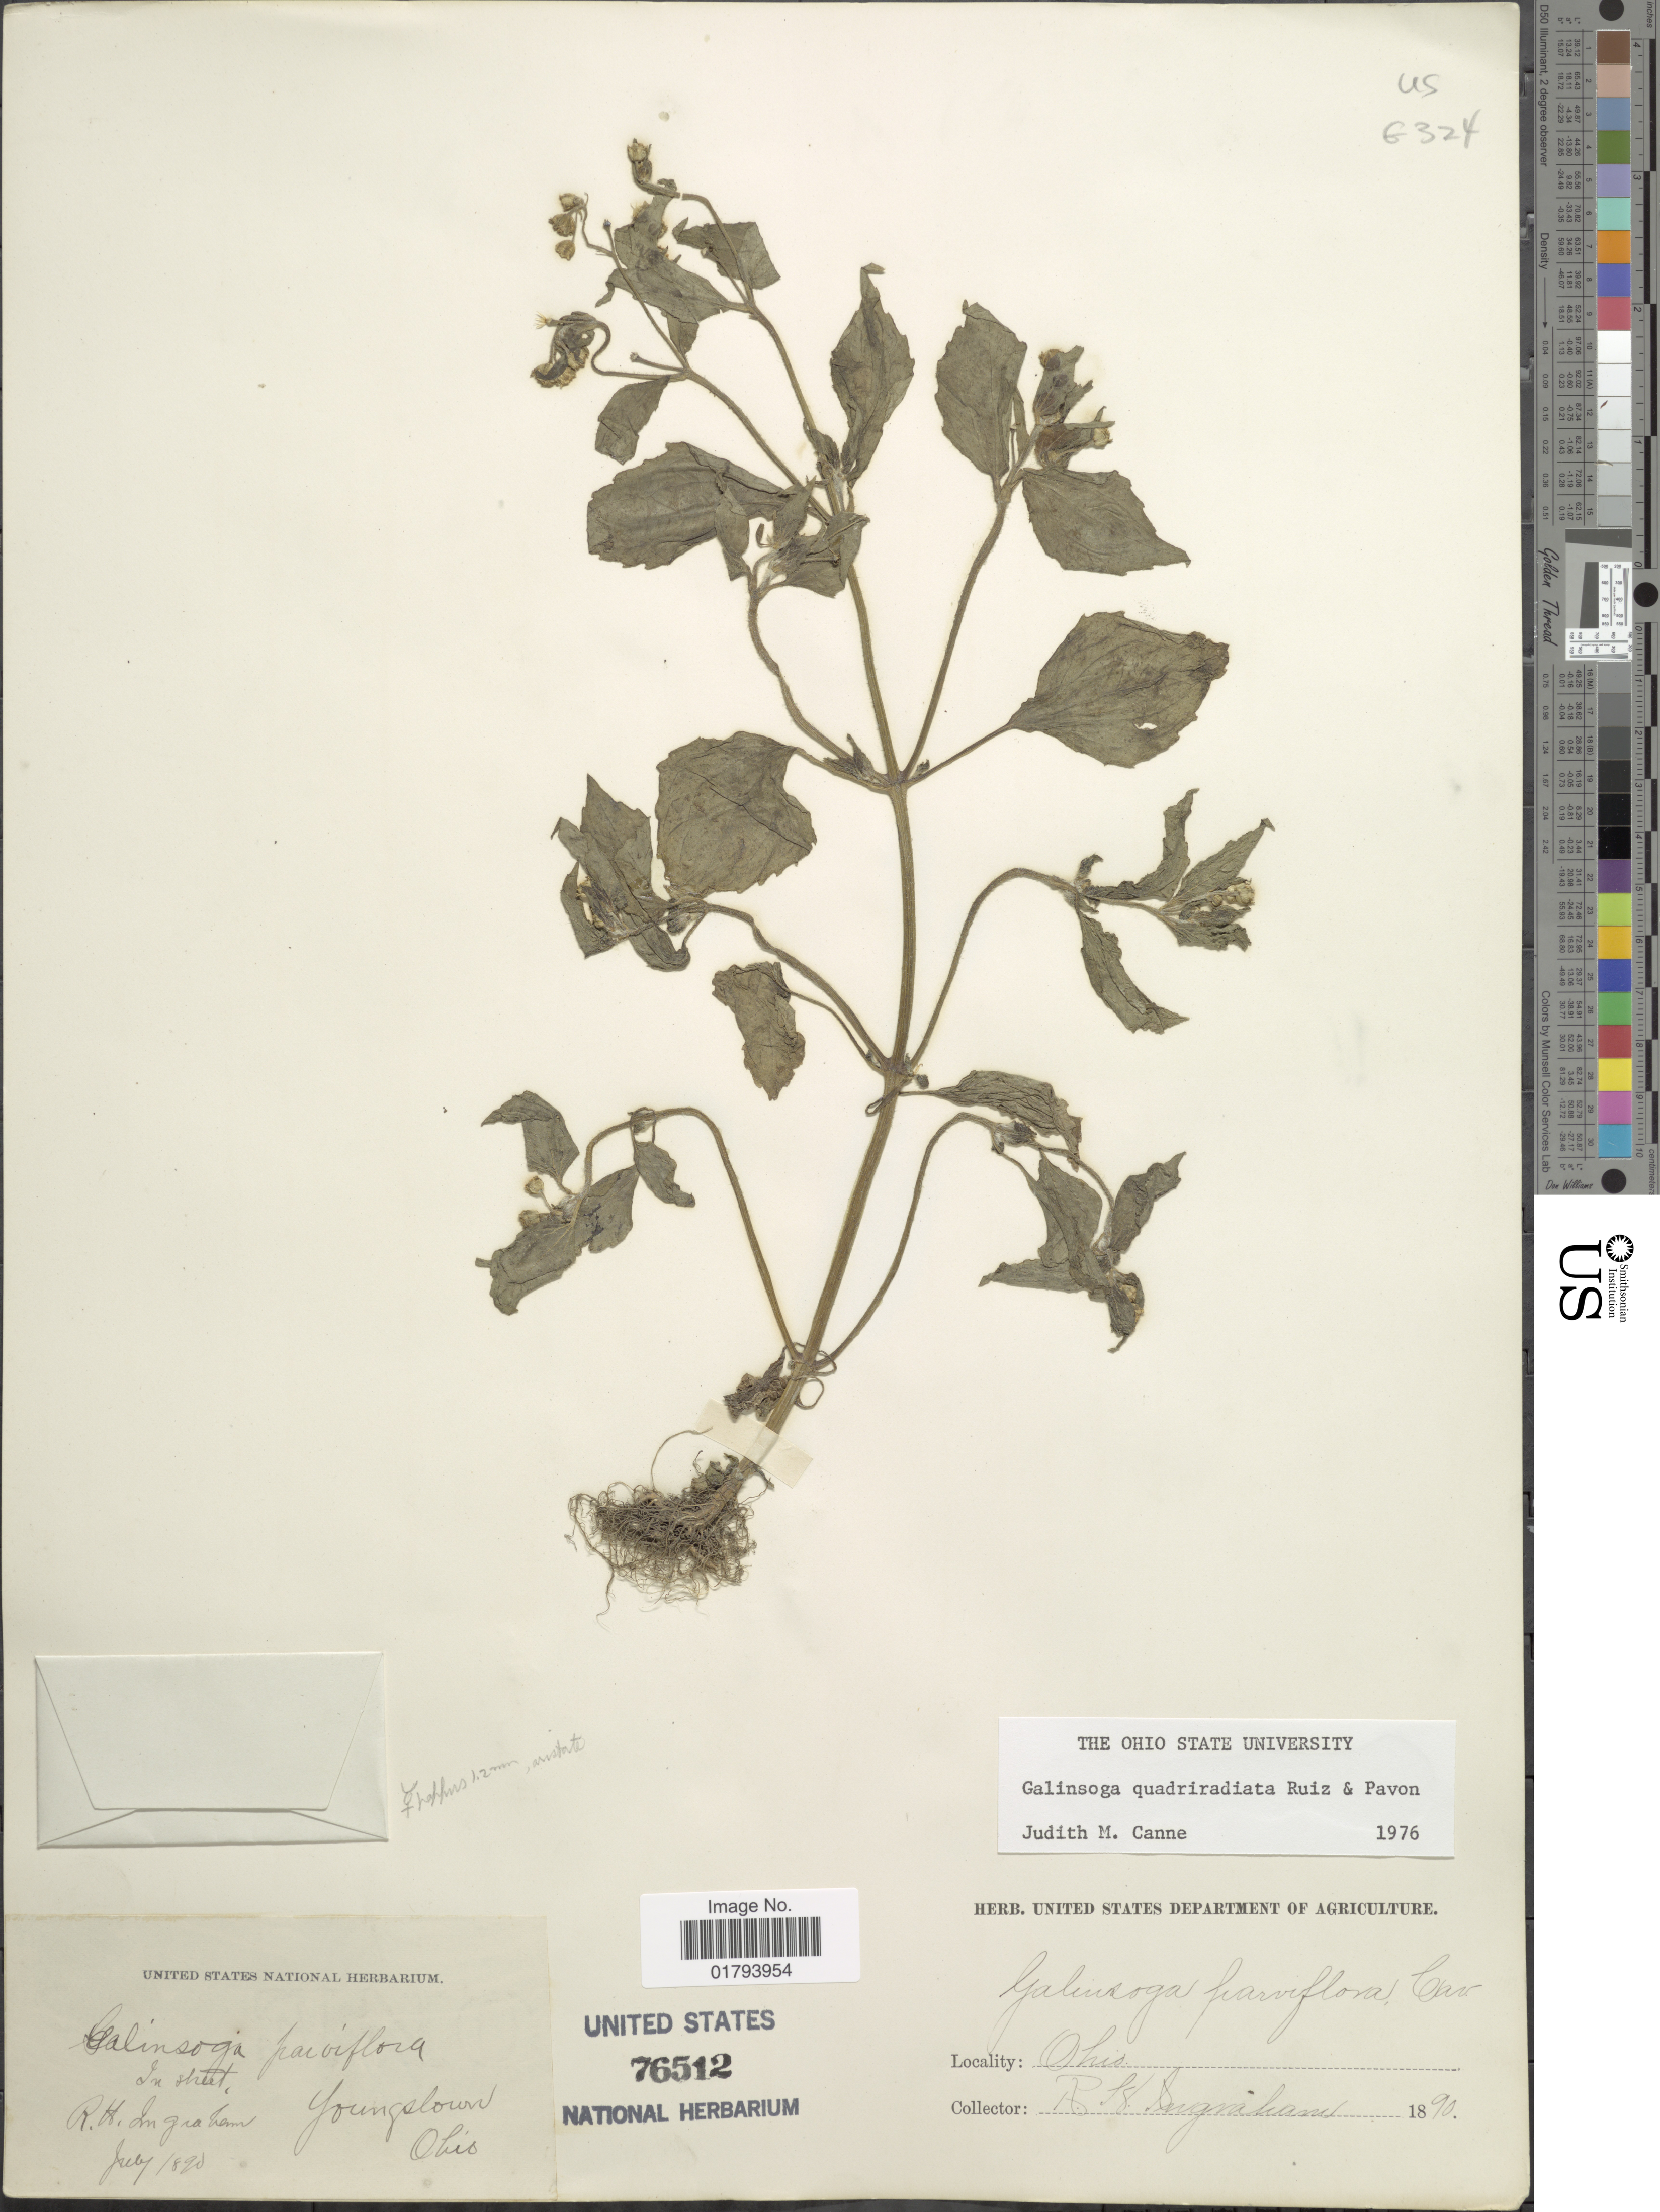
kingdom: Plantae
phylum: Tracheophyta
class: Magnoliopsida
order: Asterales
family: Asteraceae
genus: Galinsoga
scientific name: Galinsoga quadriradiata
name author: Ruiz & Pav.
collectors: R. Ingraham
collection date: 1890-07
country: United States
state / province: Ohio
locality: Youngstown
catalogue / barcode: US 76512